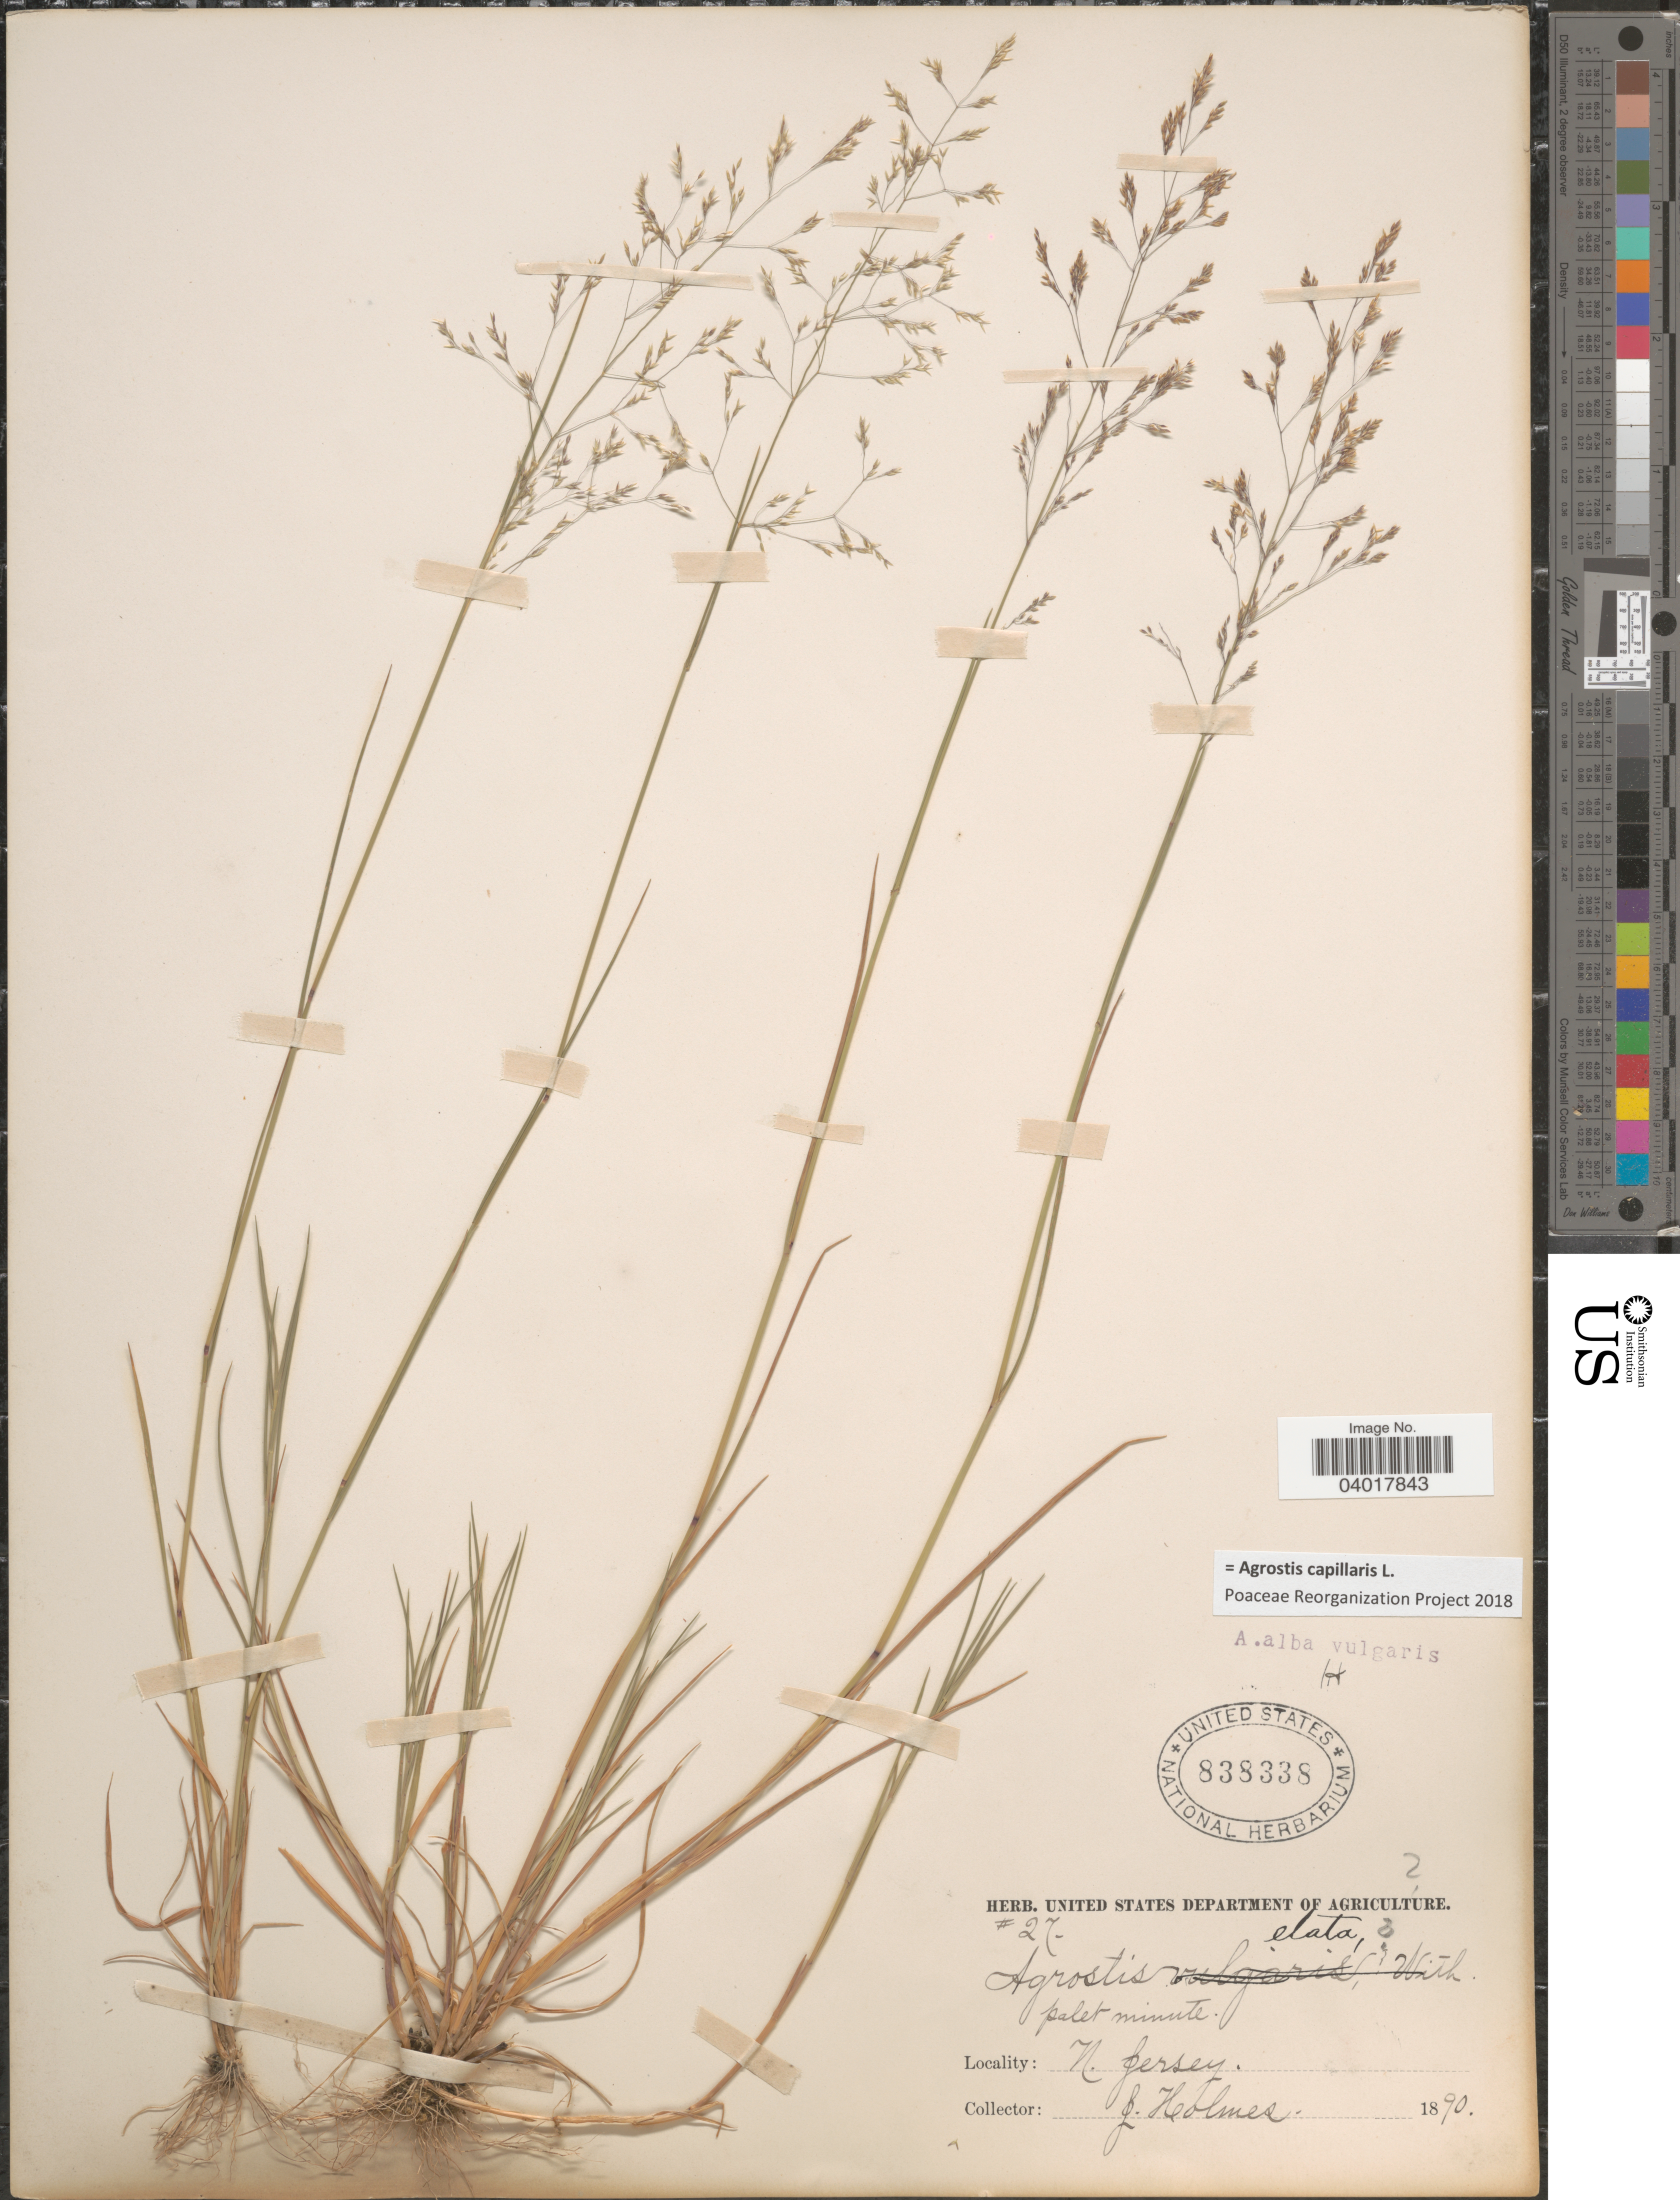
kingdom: Plantae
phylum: Tracheophyta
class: Liliopsida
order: Poales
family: Poaceae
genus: Agrostis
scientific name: Agrostis capillaris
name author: L.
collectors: J. Holmes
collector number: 27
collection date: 1890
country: United States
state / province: New Jersey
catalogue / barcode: US 838338